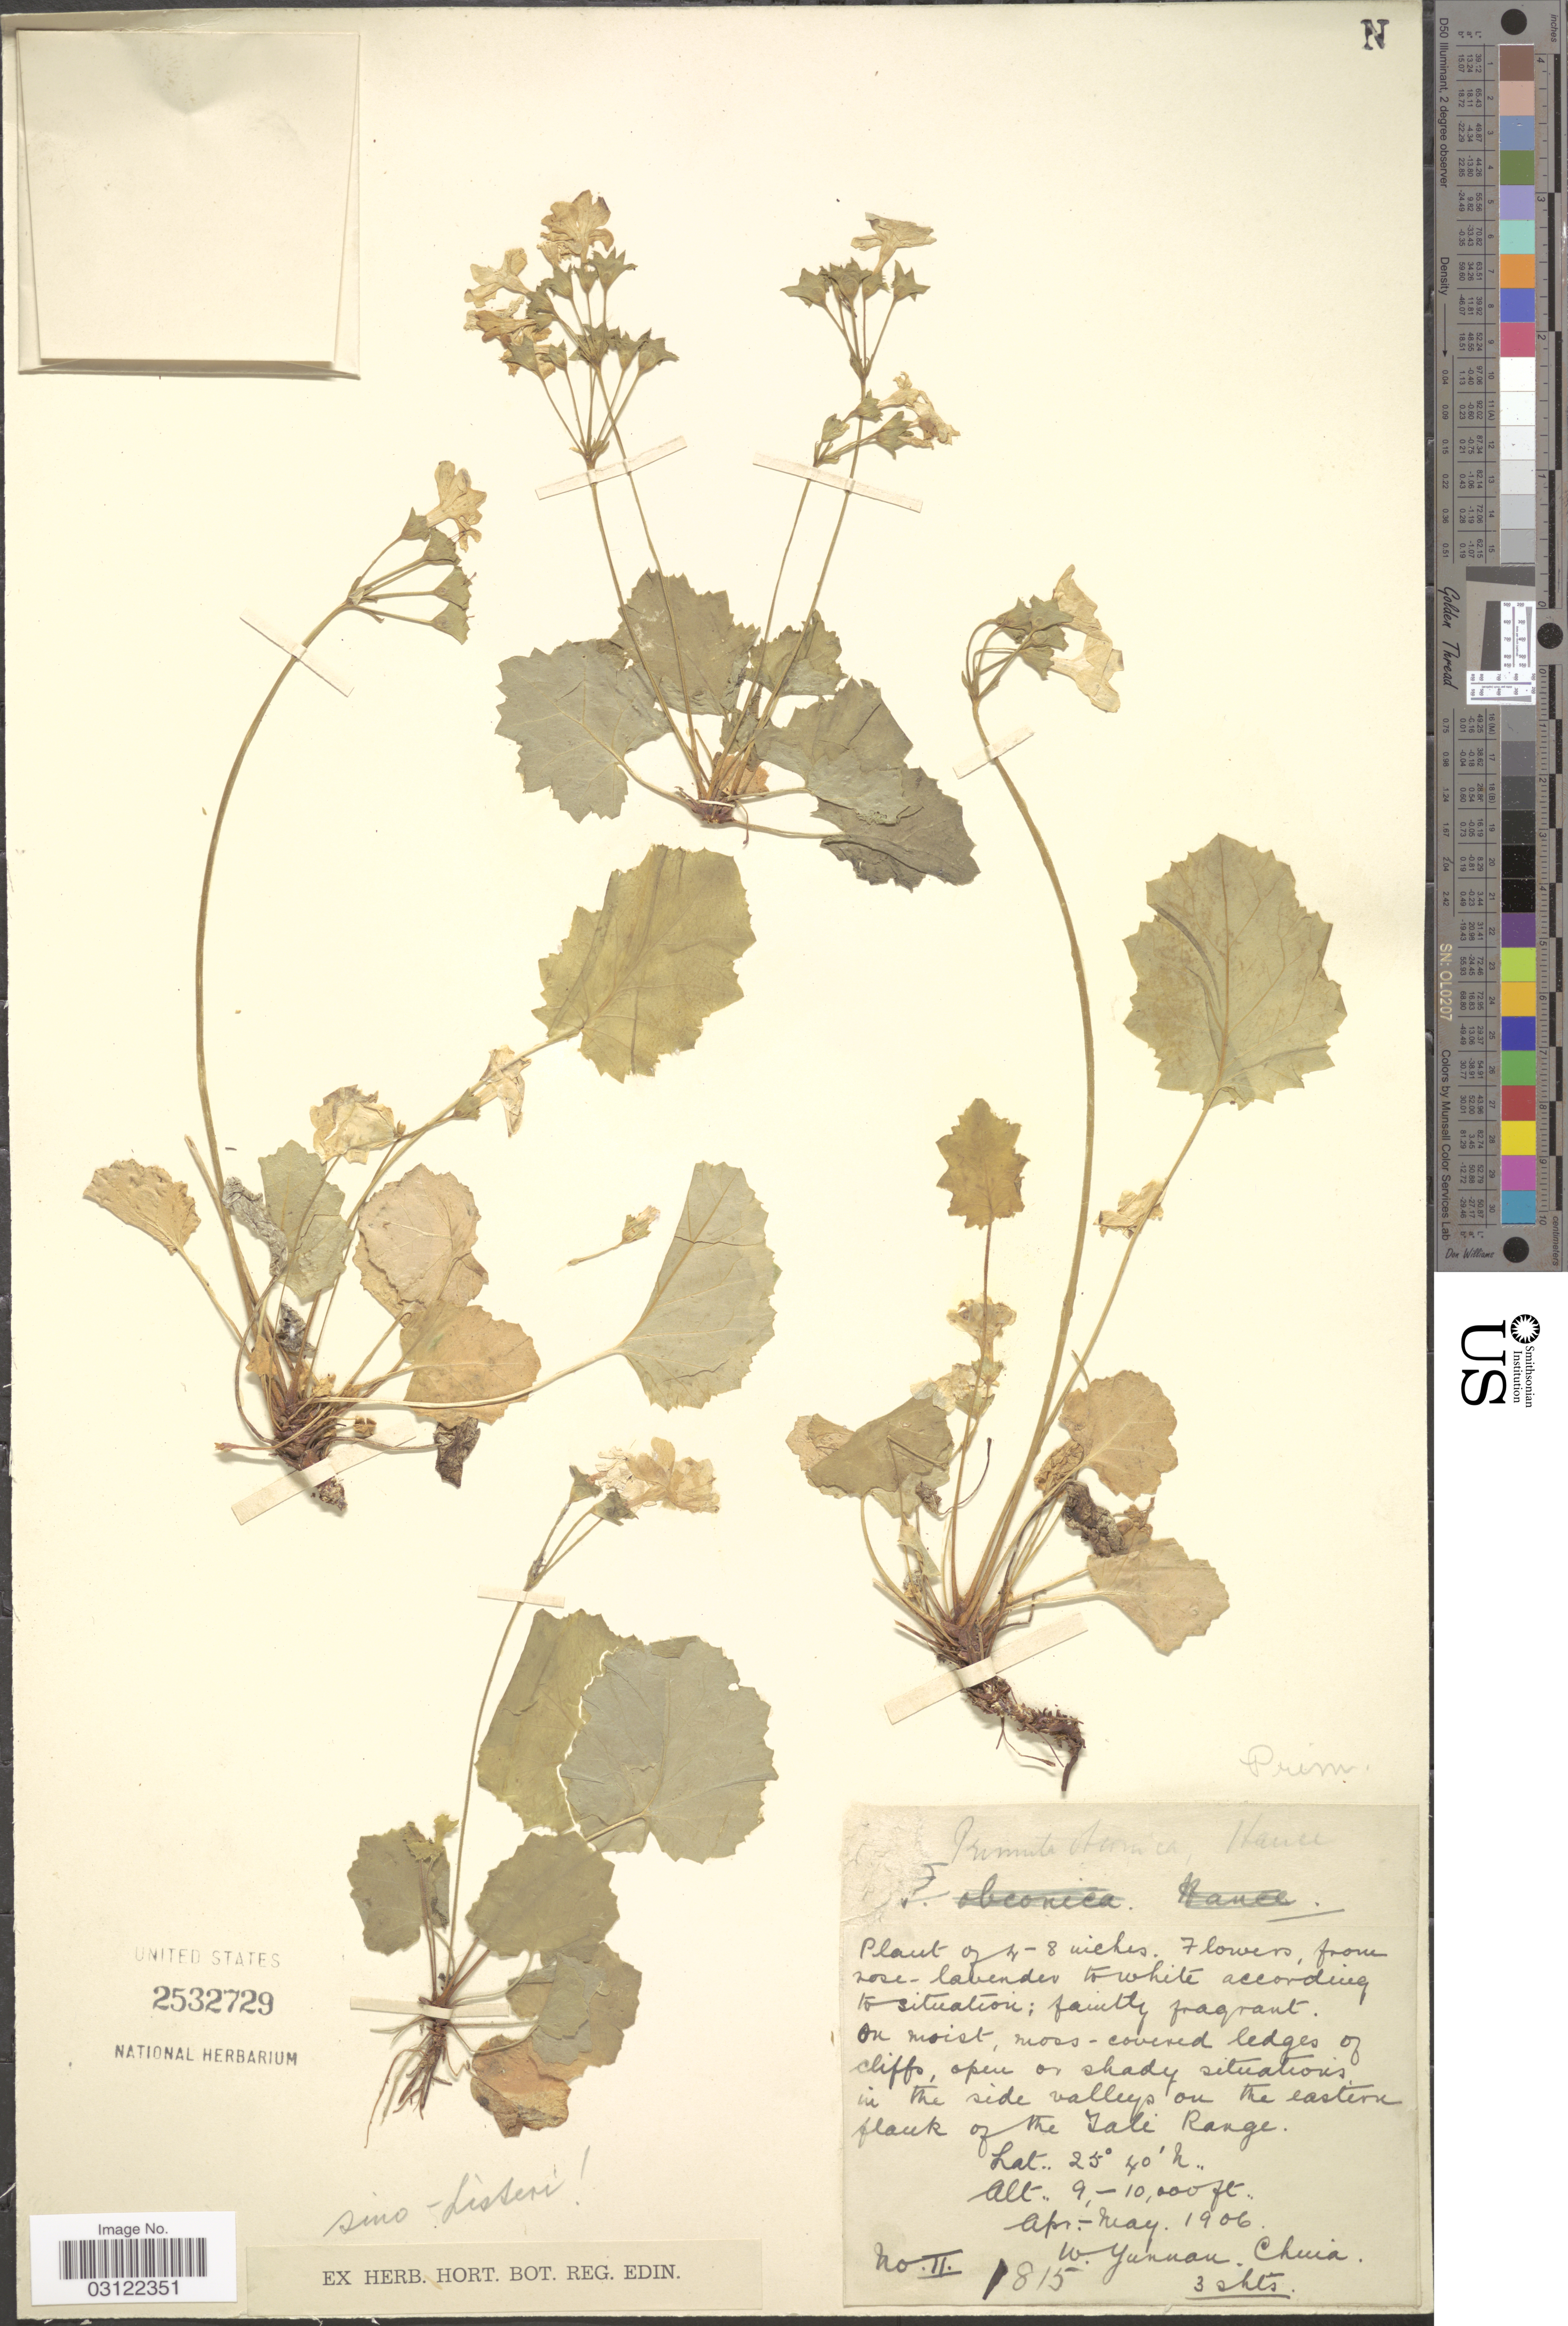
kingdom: Plantae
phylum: Tracheophyta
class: Magnoliopsida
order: Ericales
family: Primulaceae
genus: Primula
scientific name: Primula sinolisteri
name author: Balf. f.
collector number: II1815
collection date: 1906-04/1906-05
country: China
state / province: Yunnan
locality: In the side valleys on the eastern flank of the Tali Range. W. Yunnan. Chuia.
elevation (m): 2743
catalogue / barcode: US 2532729